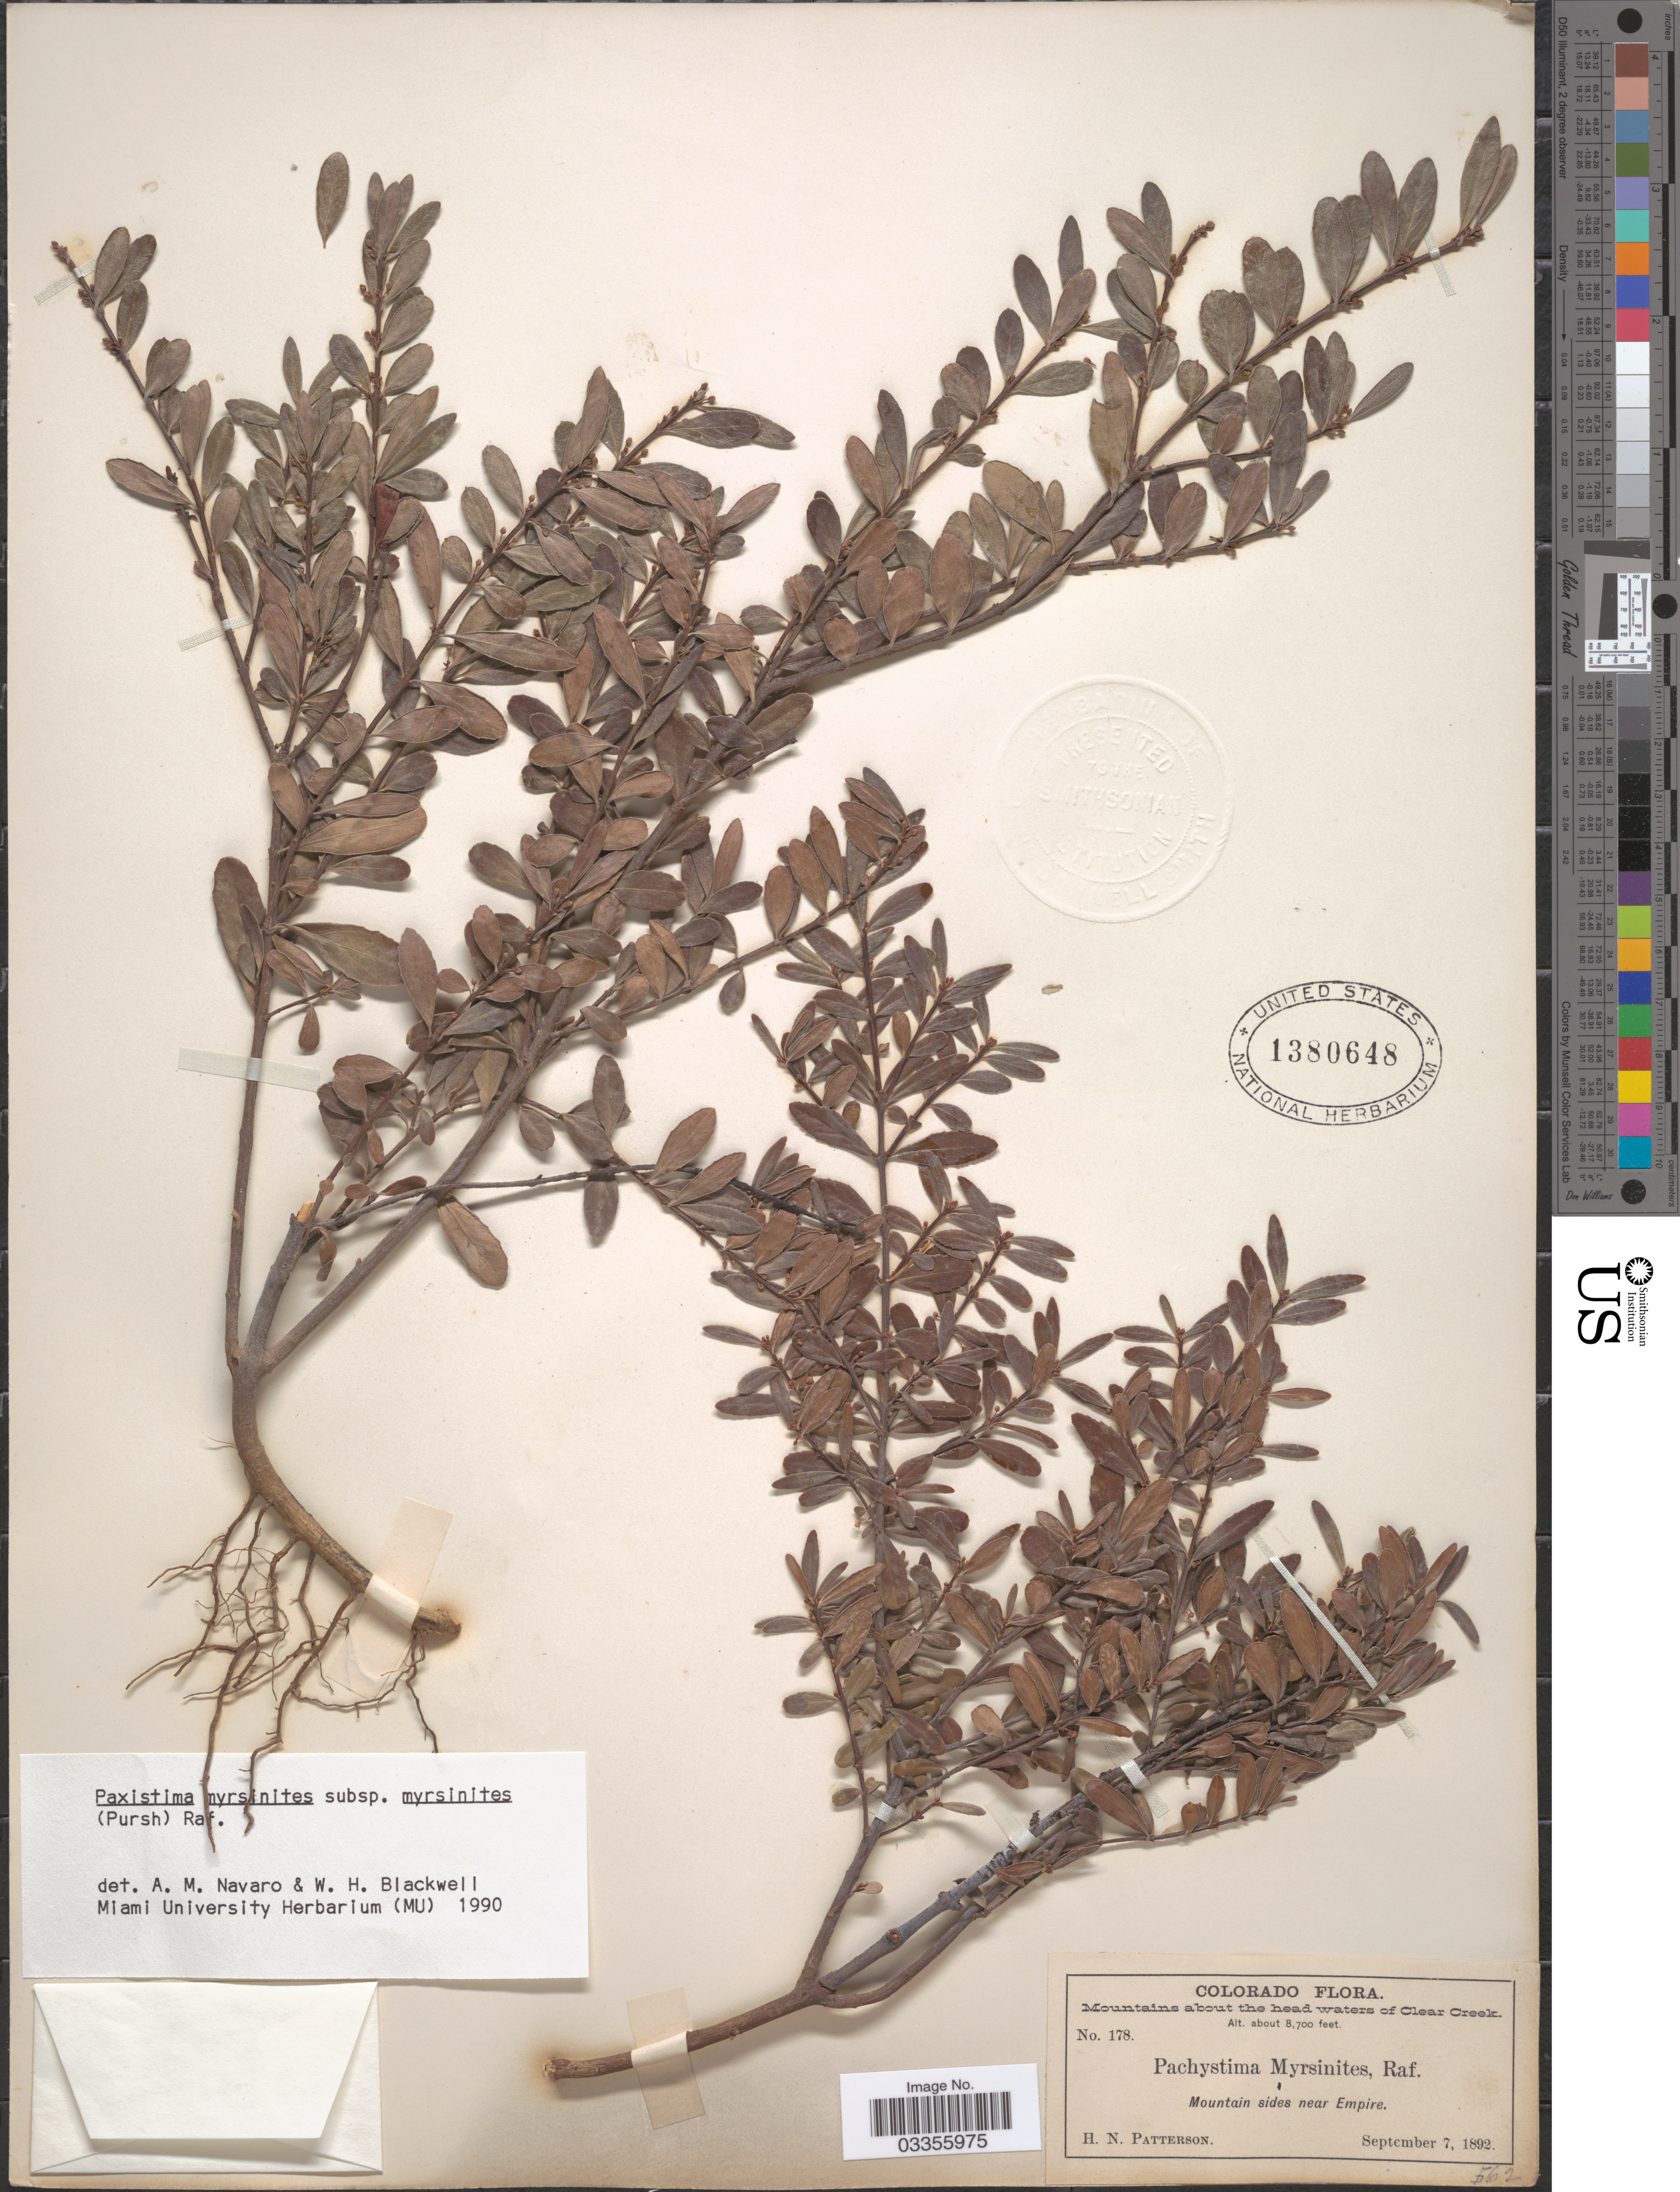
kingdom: Plantae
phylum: Tracheophyta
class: Magnoliopsida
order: Celastrales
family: Celastraceae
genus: Paxistima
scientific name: Paxistima myrsinites subsp. myrsinites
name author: (Pursh) Raf.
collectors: H. N. Patterson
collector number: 178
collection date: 1892-09-07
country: United States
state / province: Colorado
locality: Mountains about the head waters of Cleark Creek. Mountain sides near Empire.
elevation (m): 2652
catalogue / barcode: US 1380648